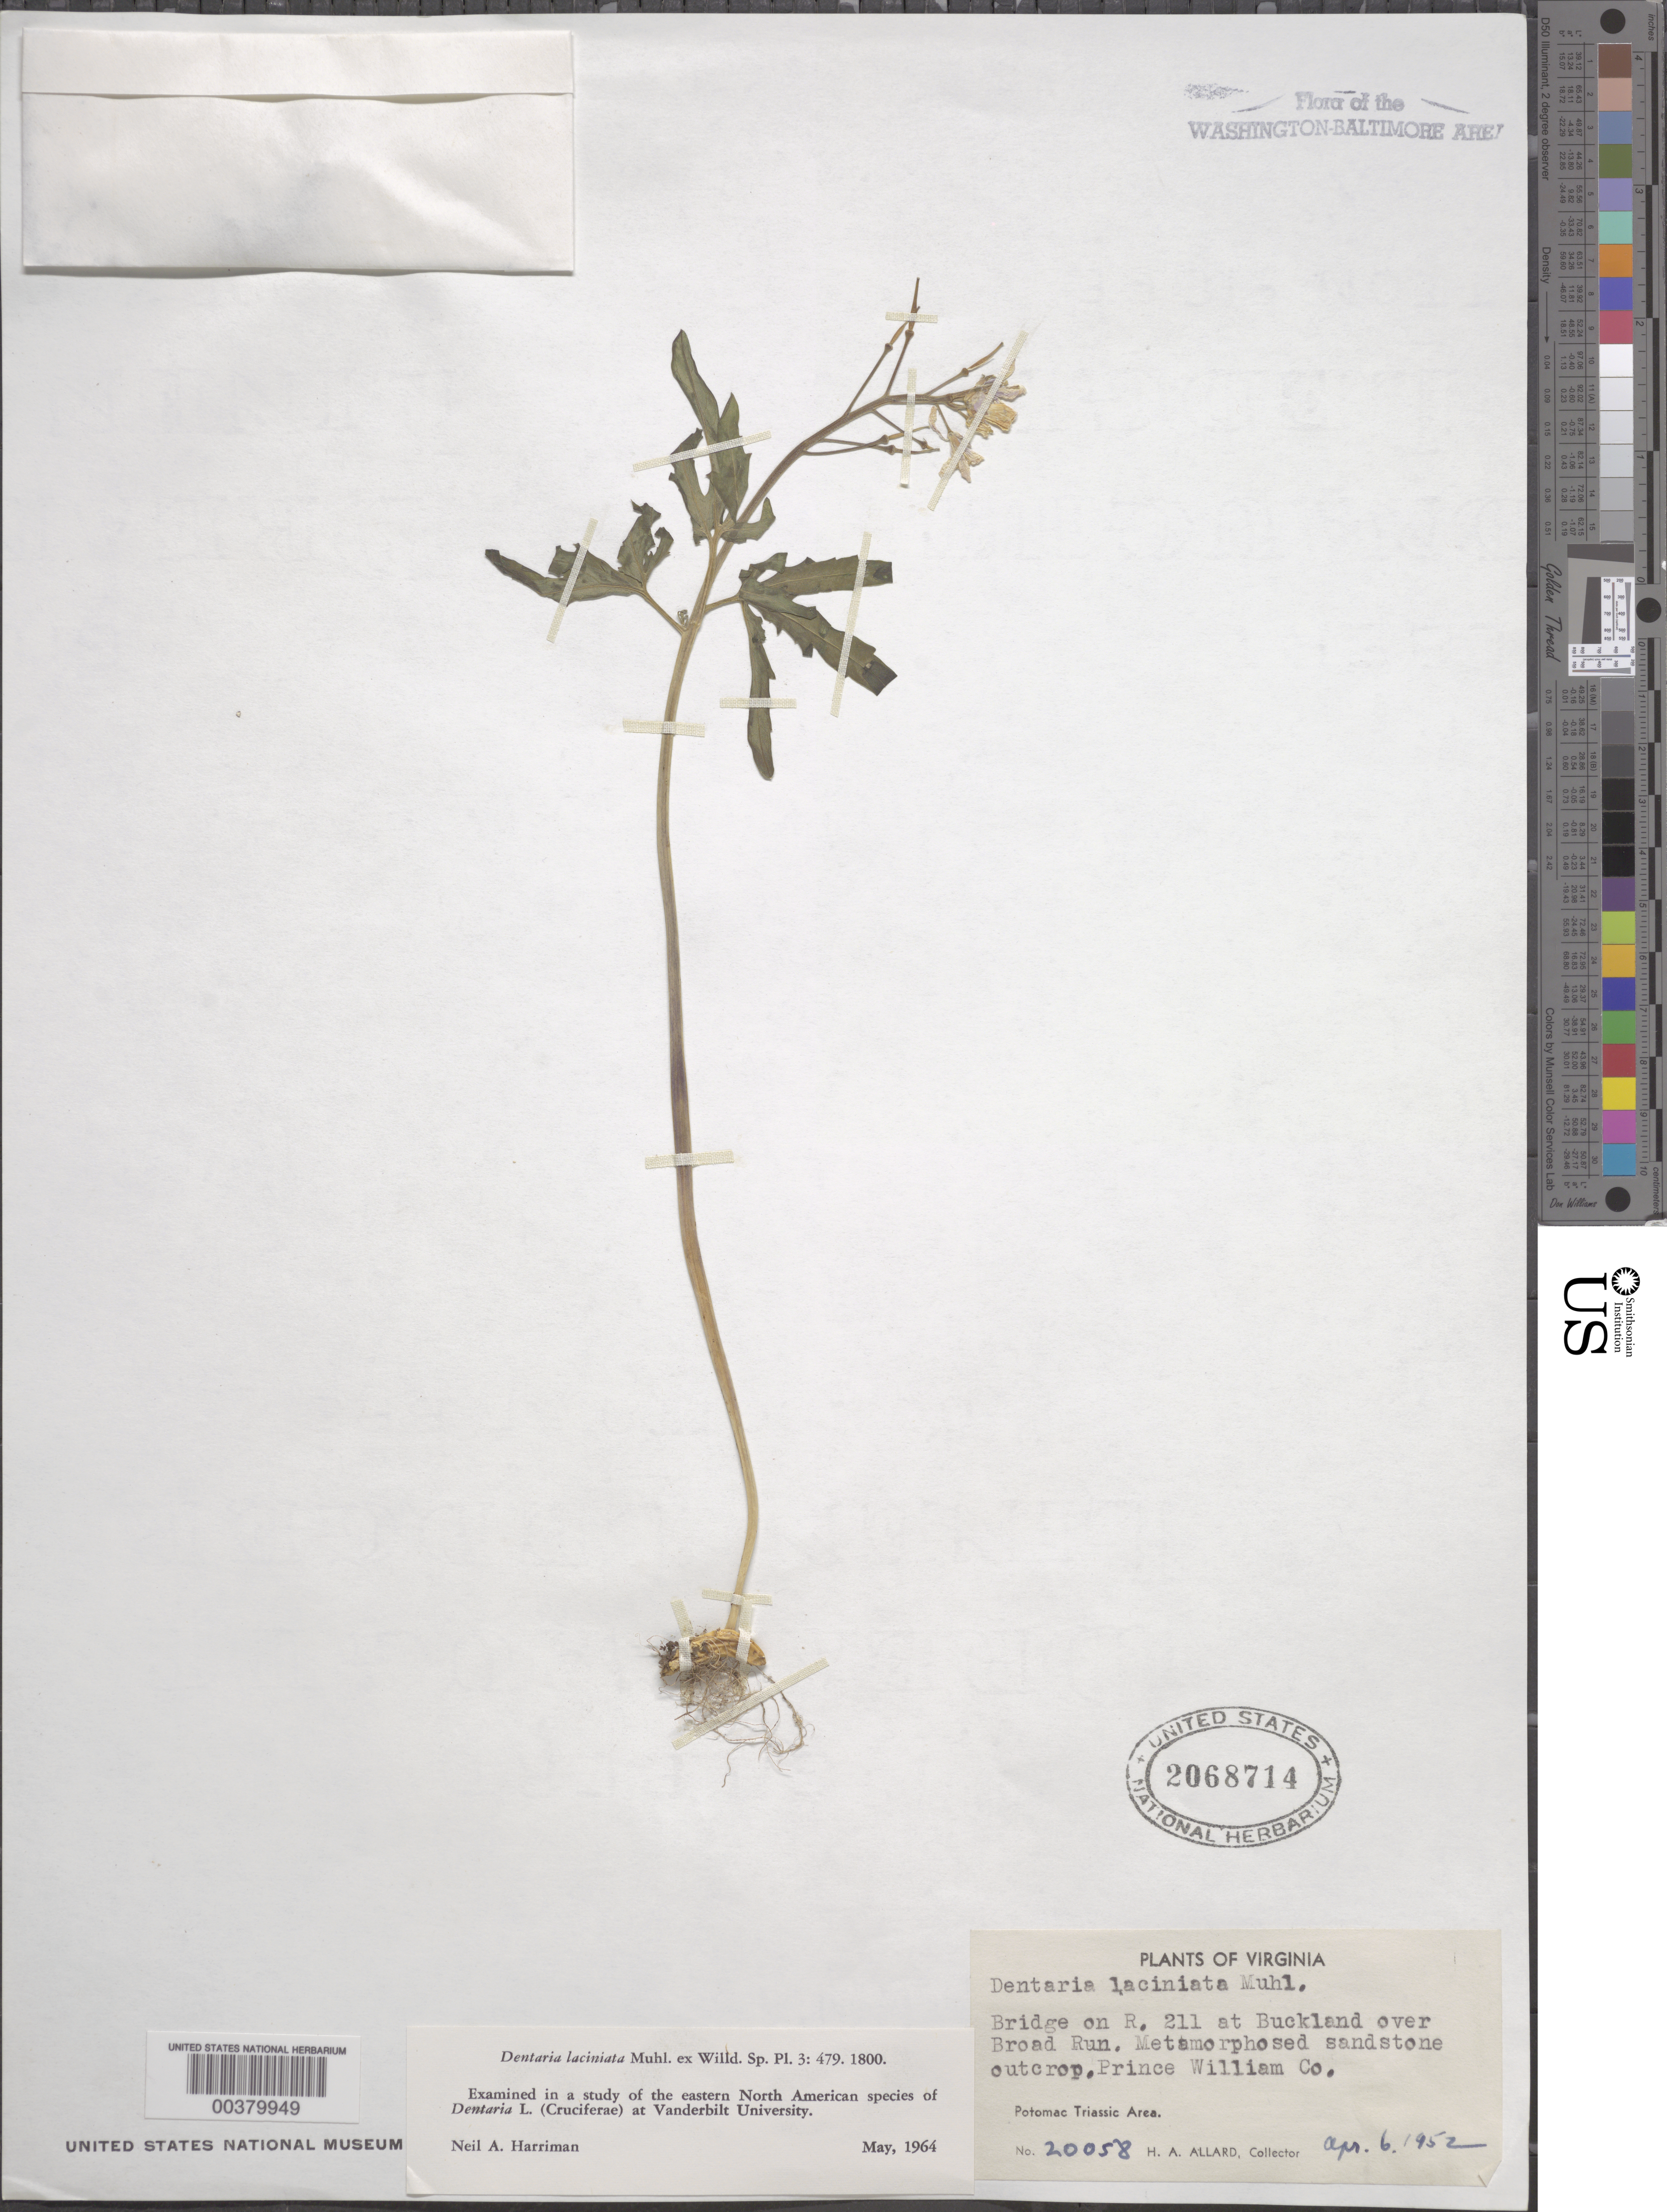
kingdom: Plantae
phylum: Tracheophyta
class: Magnoliopsida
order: Brassicales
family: Brassicaceae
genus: Cardamine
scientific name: Cardamine concatenata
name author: (Michx.) Sw.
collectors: H. A. Allard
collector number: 20058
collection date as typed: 06 Apr 1952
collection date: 1952-04-06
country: United States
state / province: Virginia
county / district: Prince William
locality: Broad Run, Route 211, Buckland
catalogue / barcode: US 2068714